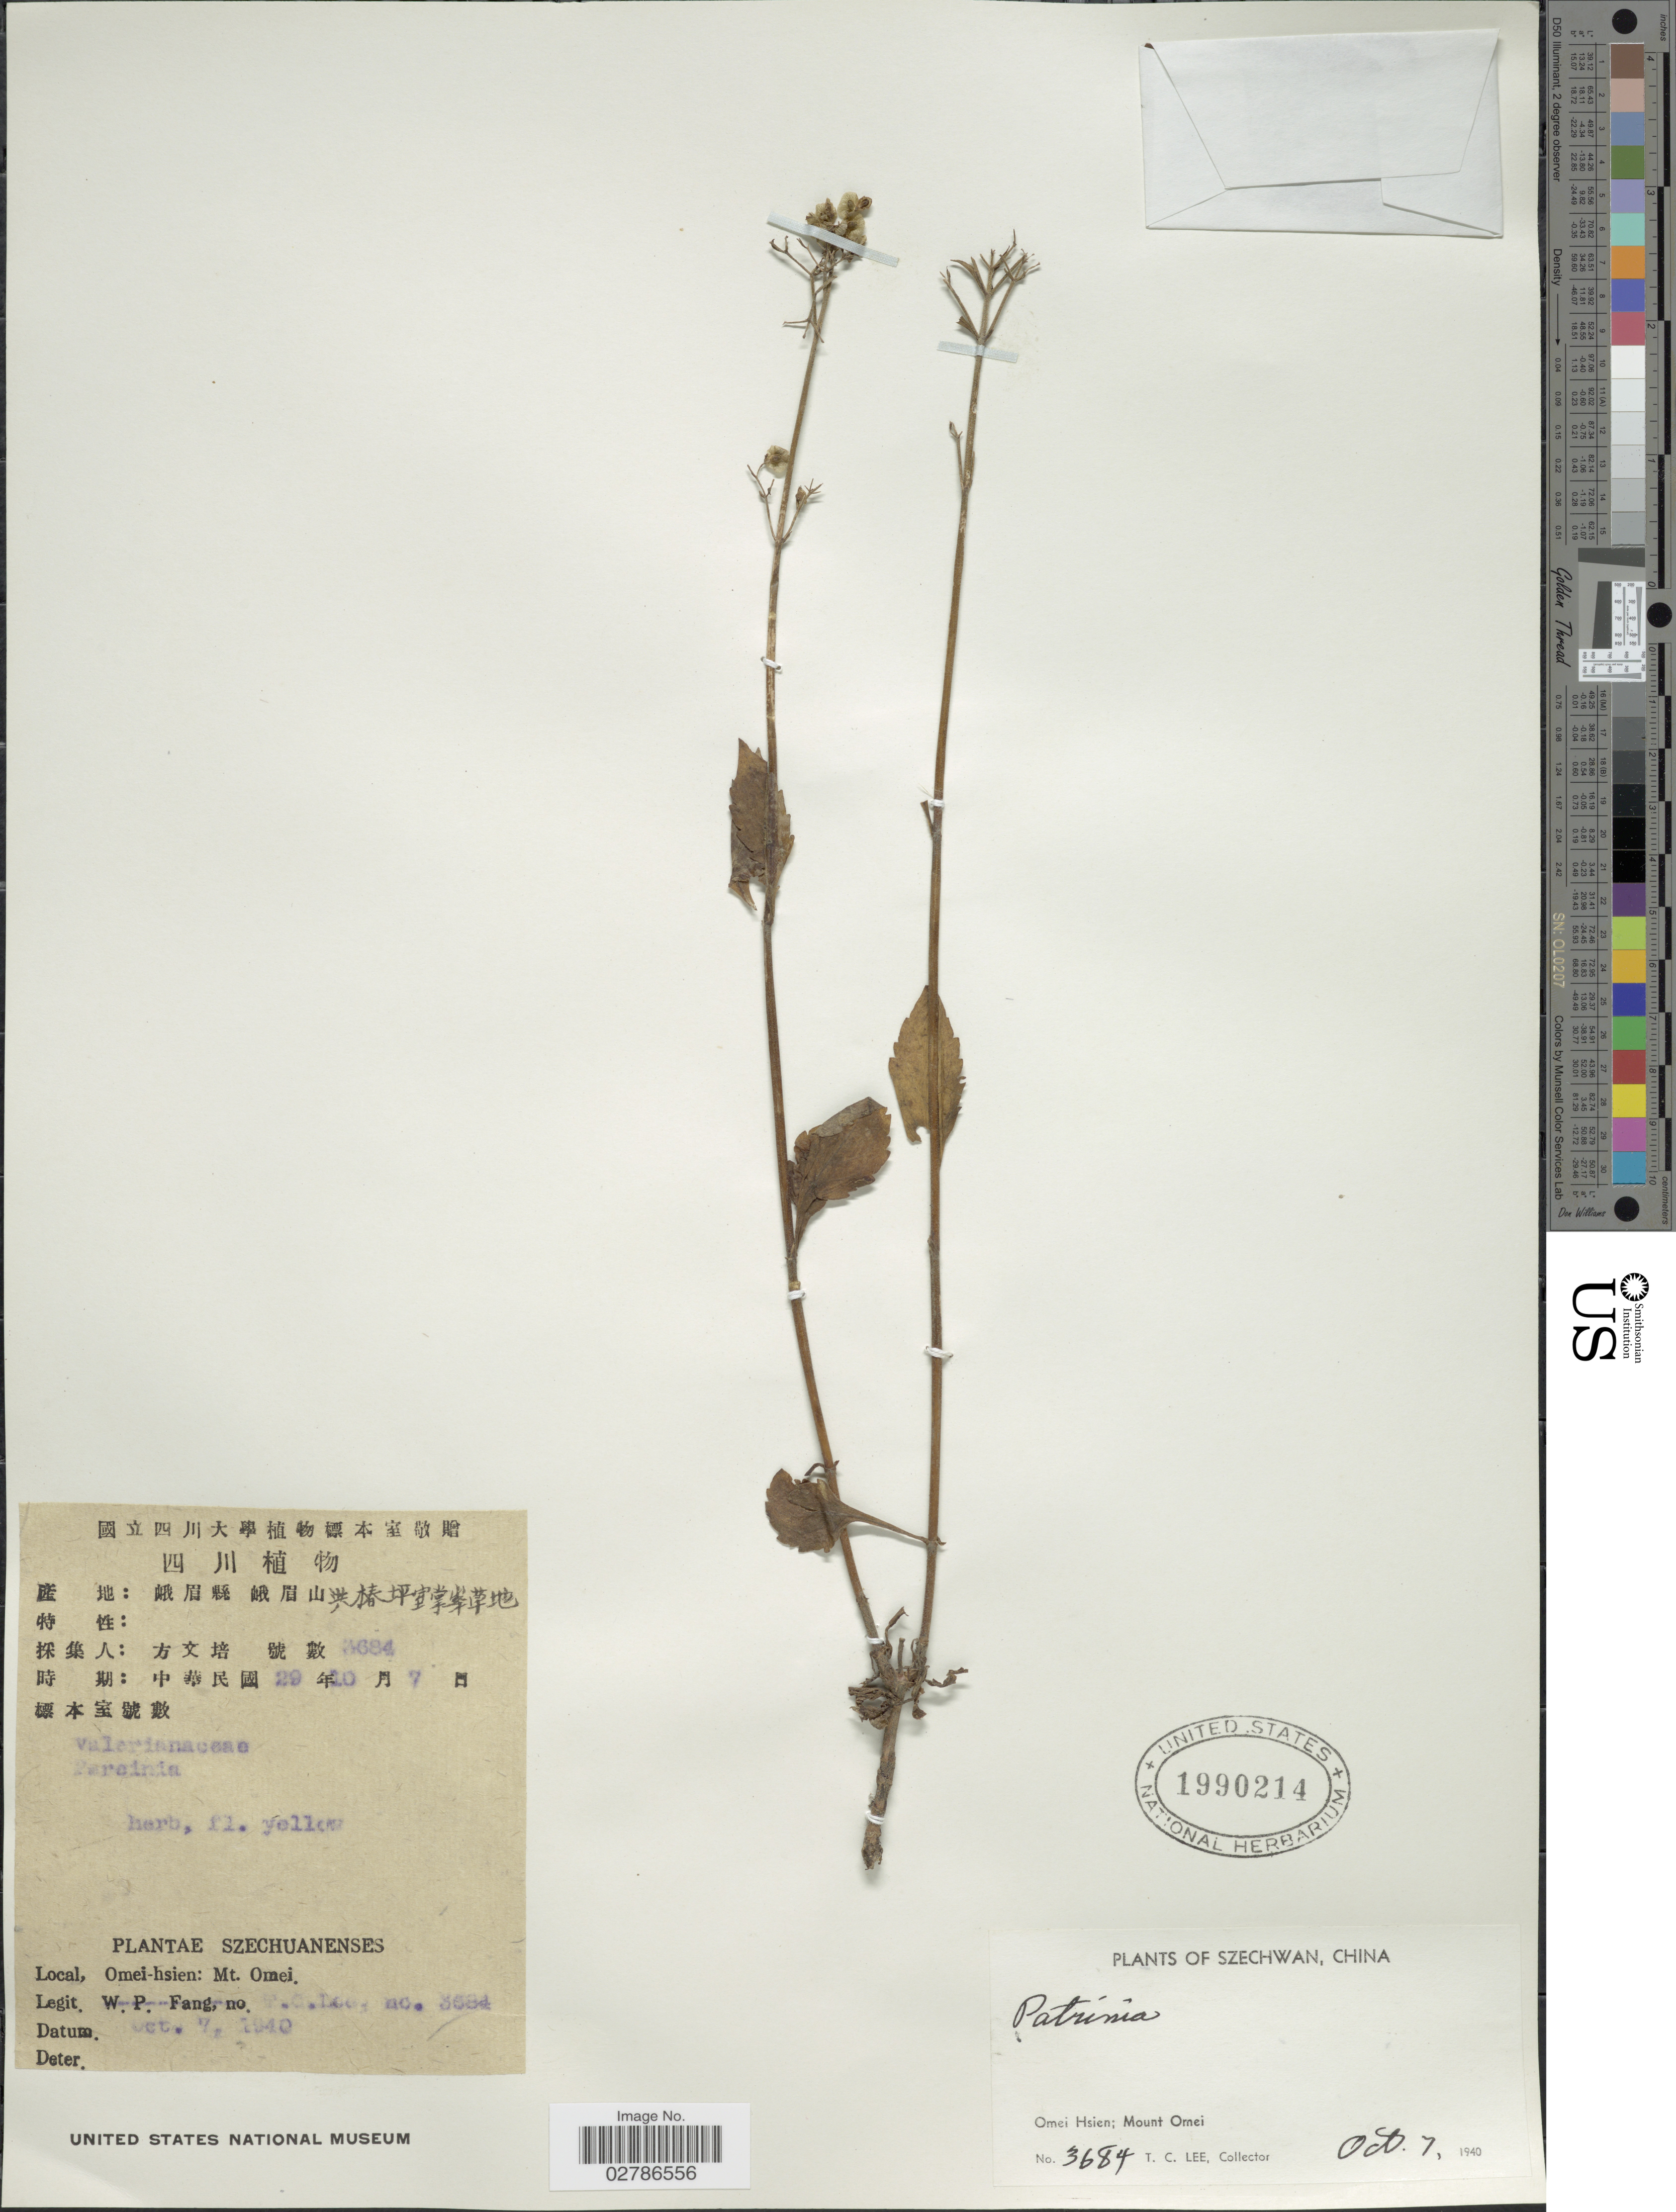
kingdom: Plantae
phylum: Tracheophyta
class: Magnoliopsida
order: Dipsacales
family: Caprifoliaceae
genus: Patrinia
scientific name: Patrinia sp.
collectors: T. Lee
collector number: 3684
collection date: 1940-10-07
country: China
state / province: Sichuan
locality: Szechuanenses. Omei-hsien: Mt. Omei.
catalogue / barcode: US 1990214